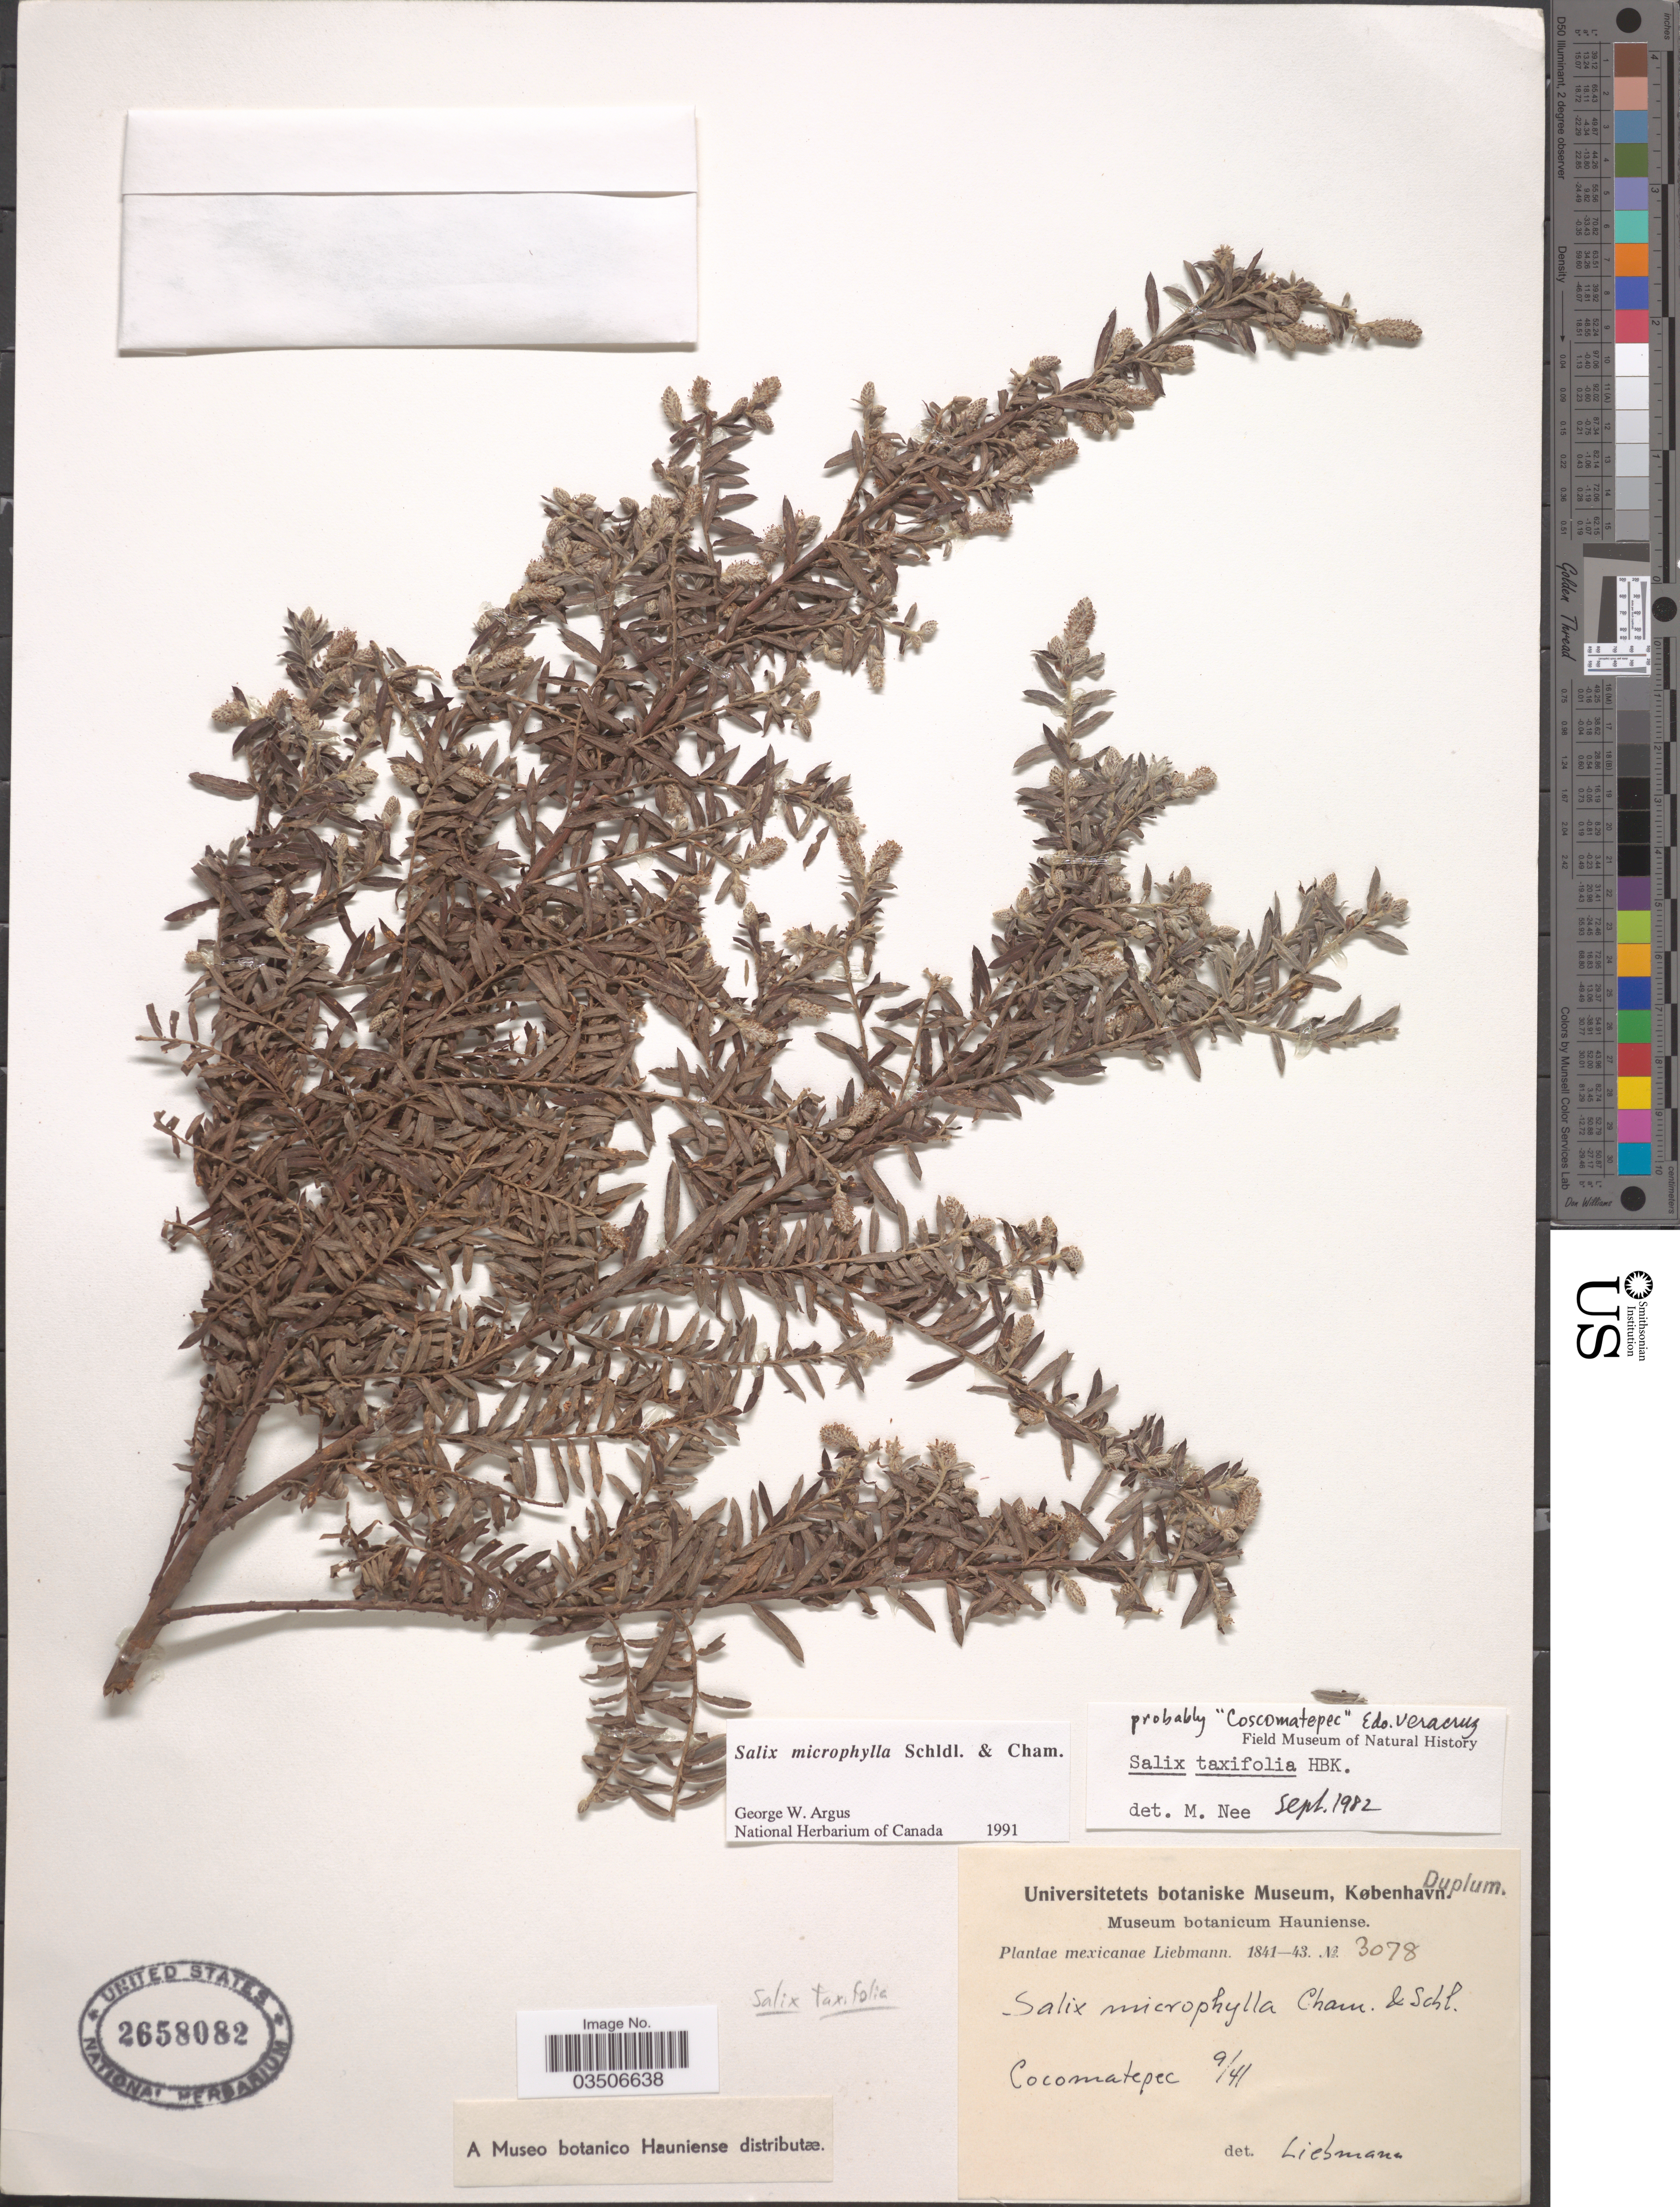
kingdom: Plantae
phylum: Tracheophyta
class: Magnoliopsida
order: Malpighiales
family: Salicaceae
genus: Salix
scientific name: Salix microphylla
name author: Schltdl. & Cham.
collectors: Liebmann, --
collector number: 3078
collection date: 1841-09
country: Mexico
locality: Cocomatepec.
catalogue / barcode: US 2658082